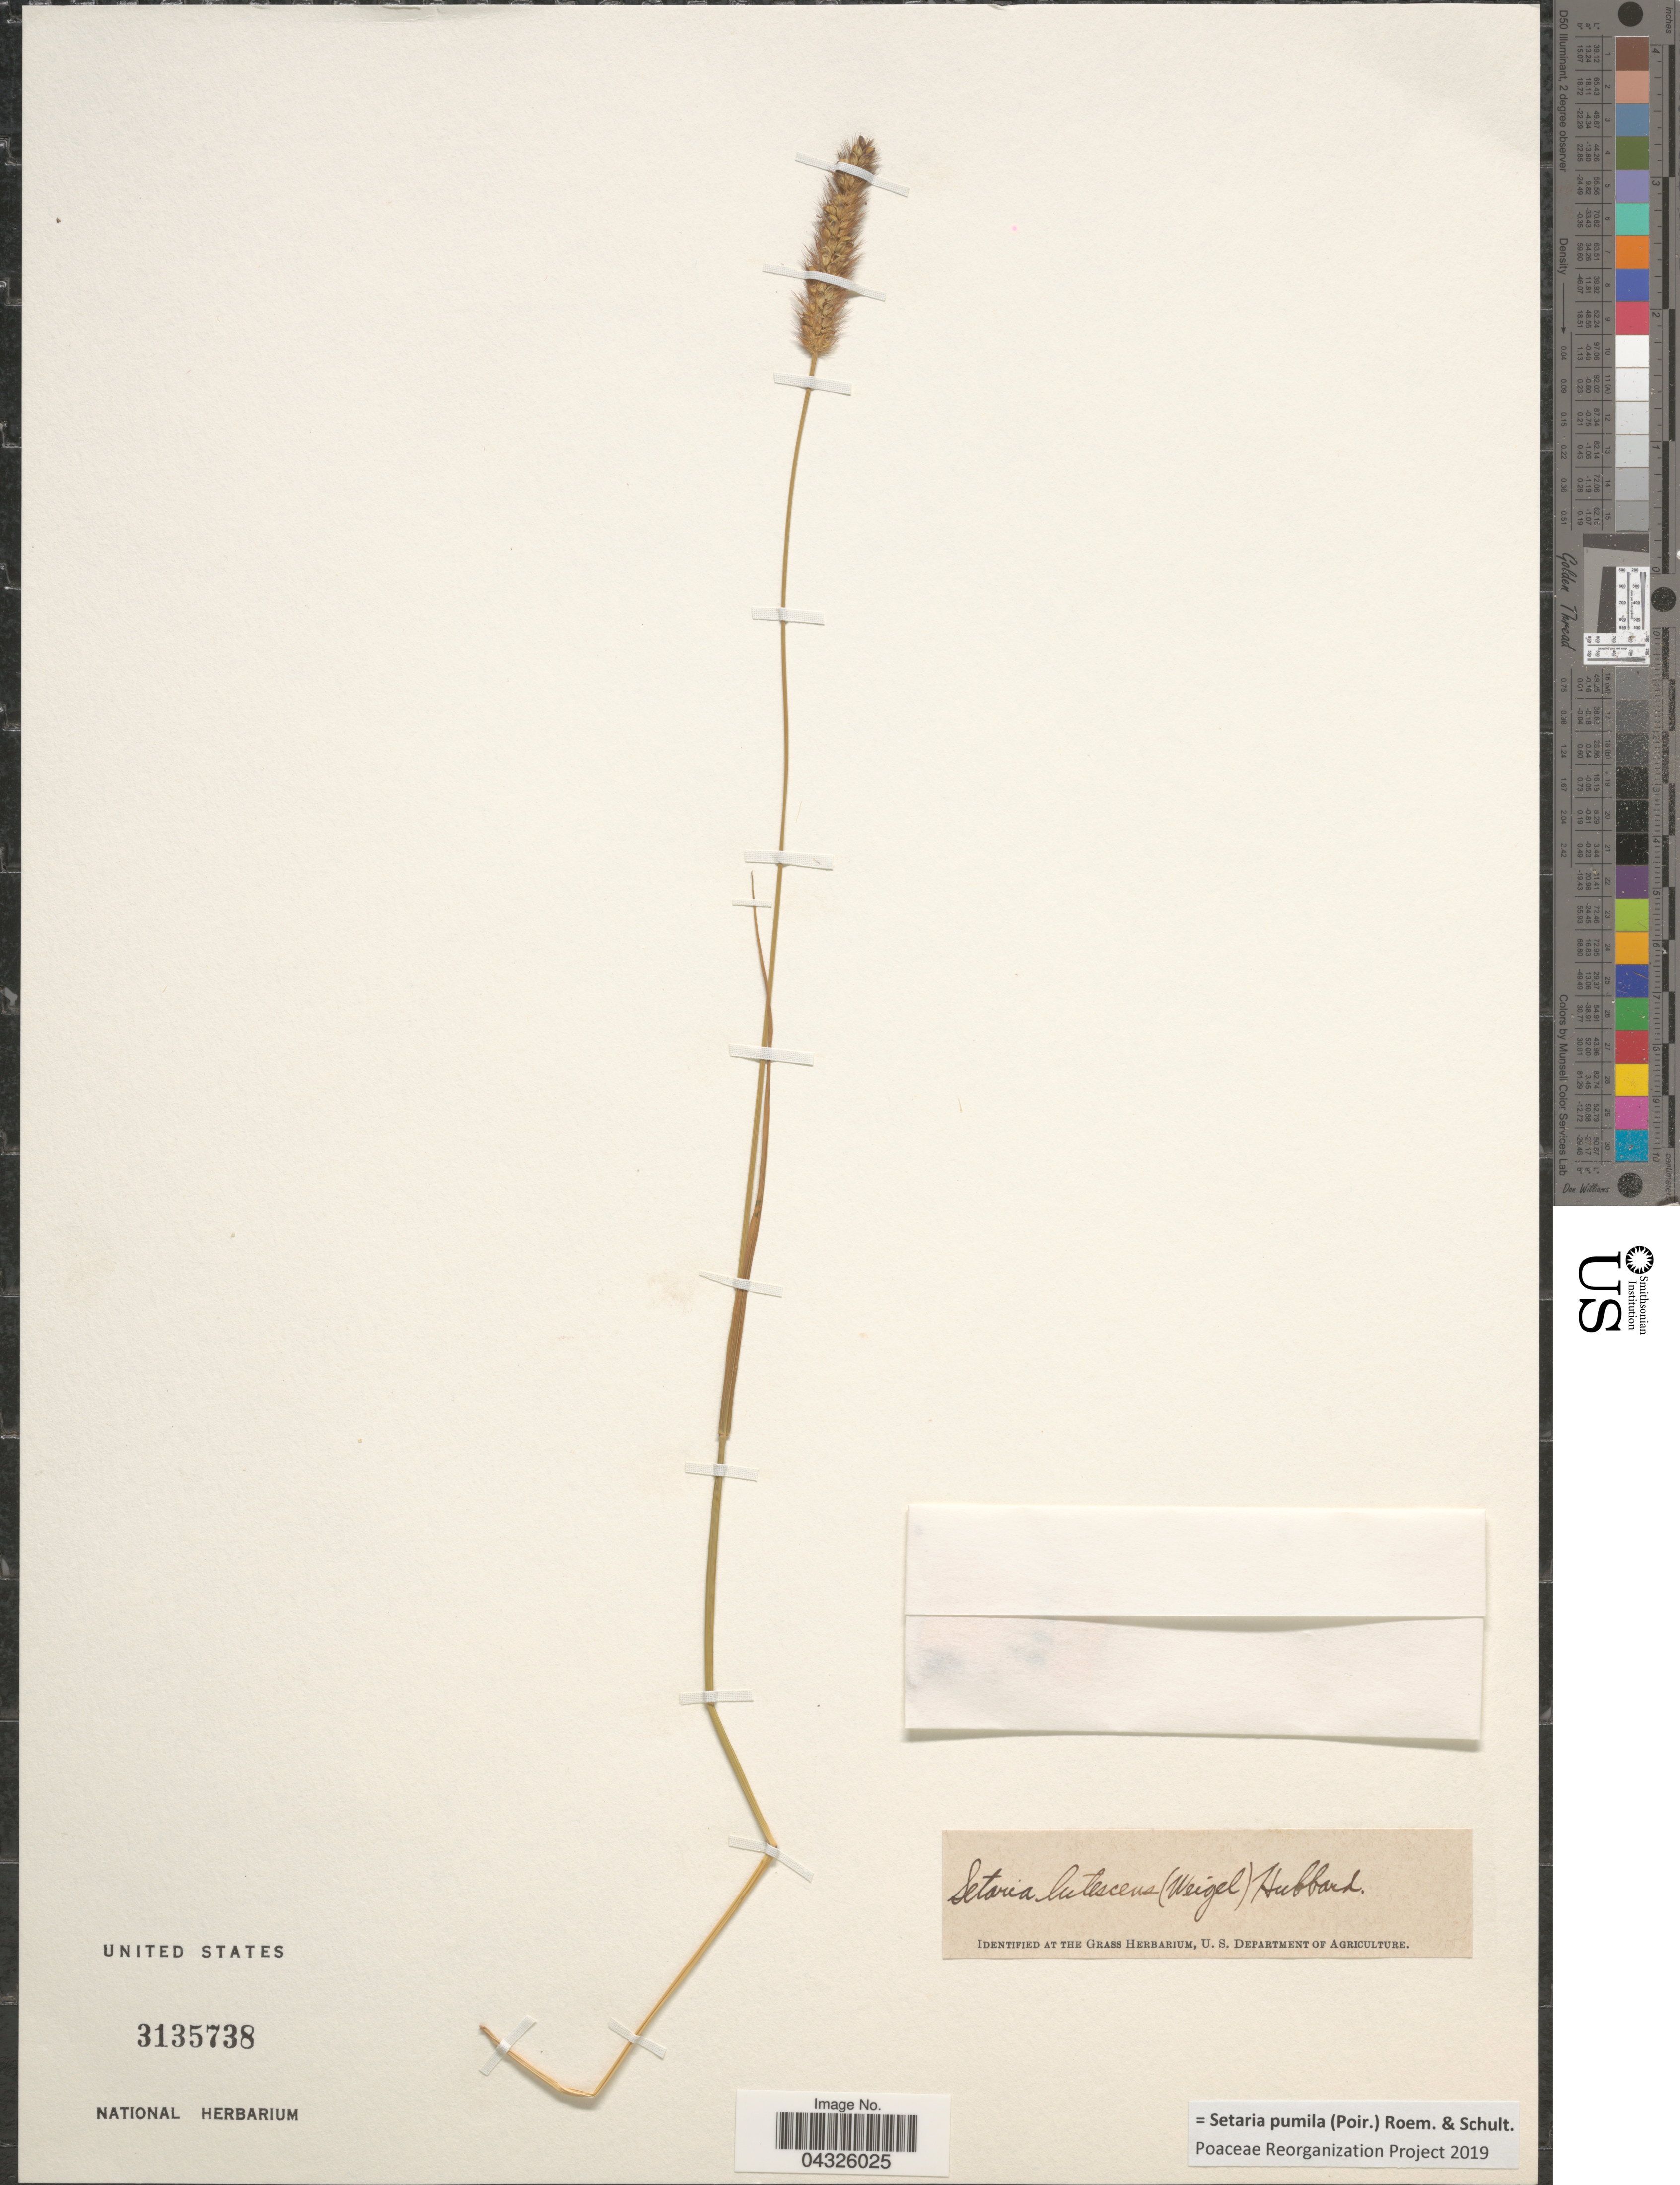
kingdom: Plantae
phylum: Tracheophyta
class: Liliopsida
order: Poales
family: Poaceae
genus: Setaria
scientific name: Setaria pumila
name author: (Poir.) Roem. & Schult.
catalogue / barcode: US 3135738